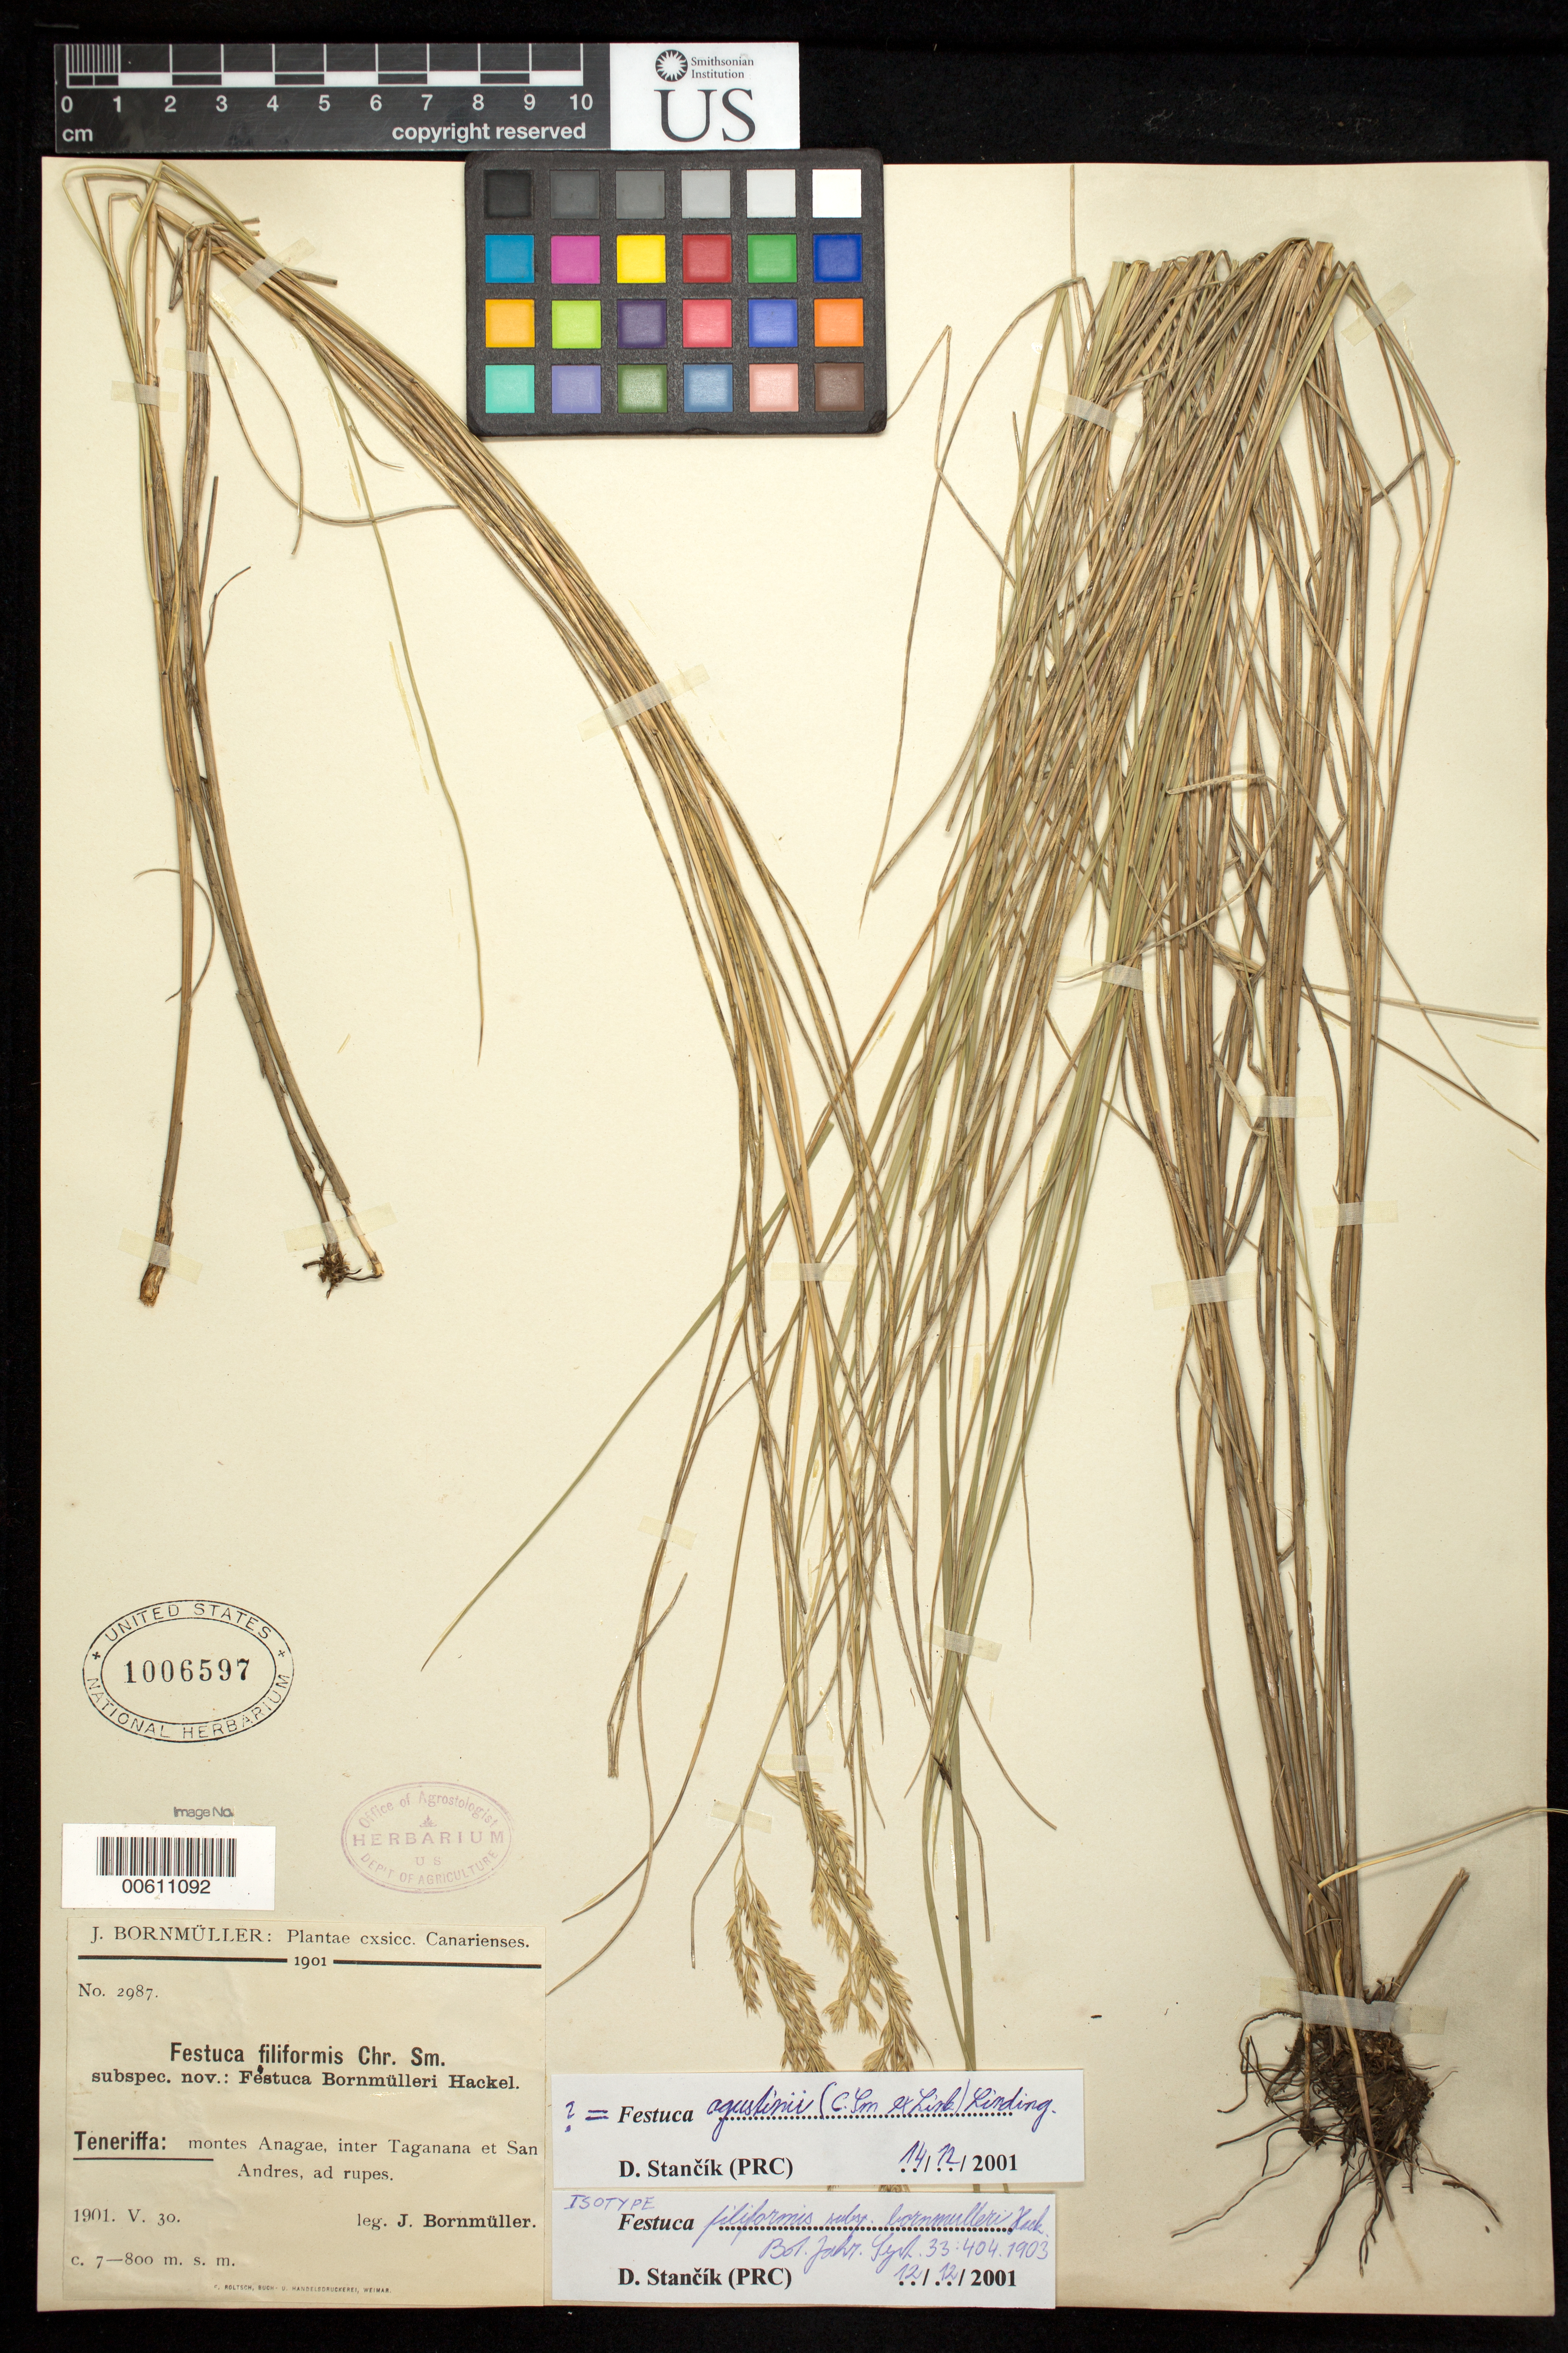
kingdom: Plantae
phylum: Tracheophyta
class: Liliopsida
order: Poales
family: Poaceae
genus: Festuca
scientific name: Festuca filiformis subsp. bornmuelleri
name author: Hack.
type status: Isotype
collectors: J. Bornmüller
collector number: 2987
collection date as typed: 30 May 1901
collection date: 1901-05-30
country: Spain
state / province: Canarias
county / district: Santa Cruz de Tenerife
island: Tenerife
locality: Teneriffa: Montes Anagae, inter Taganana et San Andres.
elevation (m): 700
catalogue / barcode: US 1006597